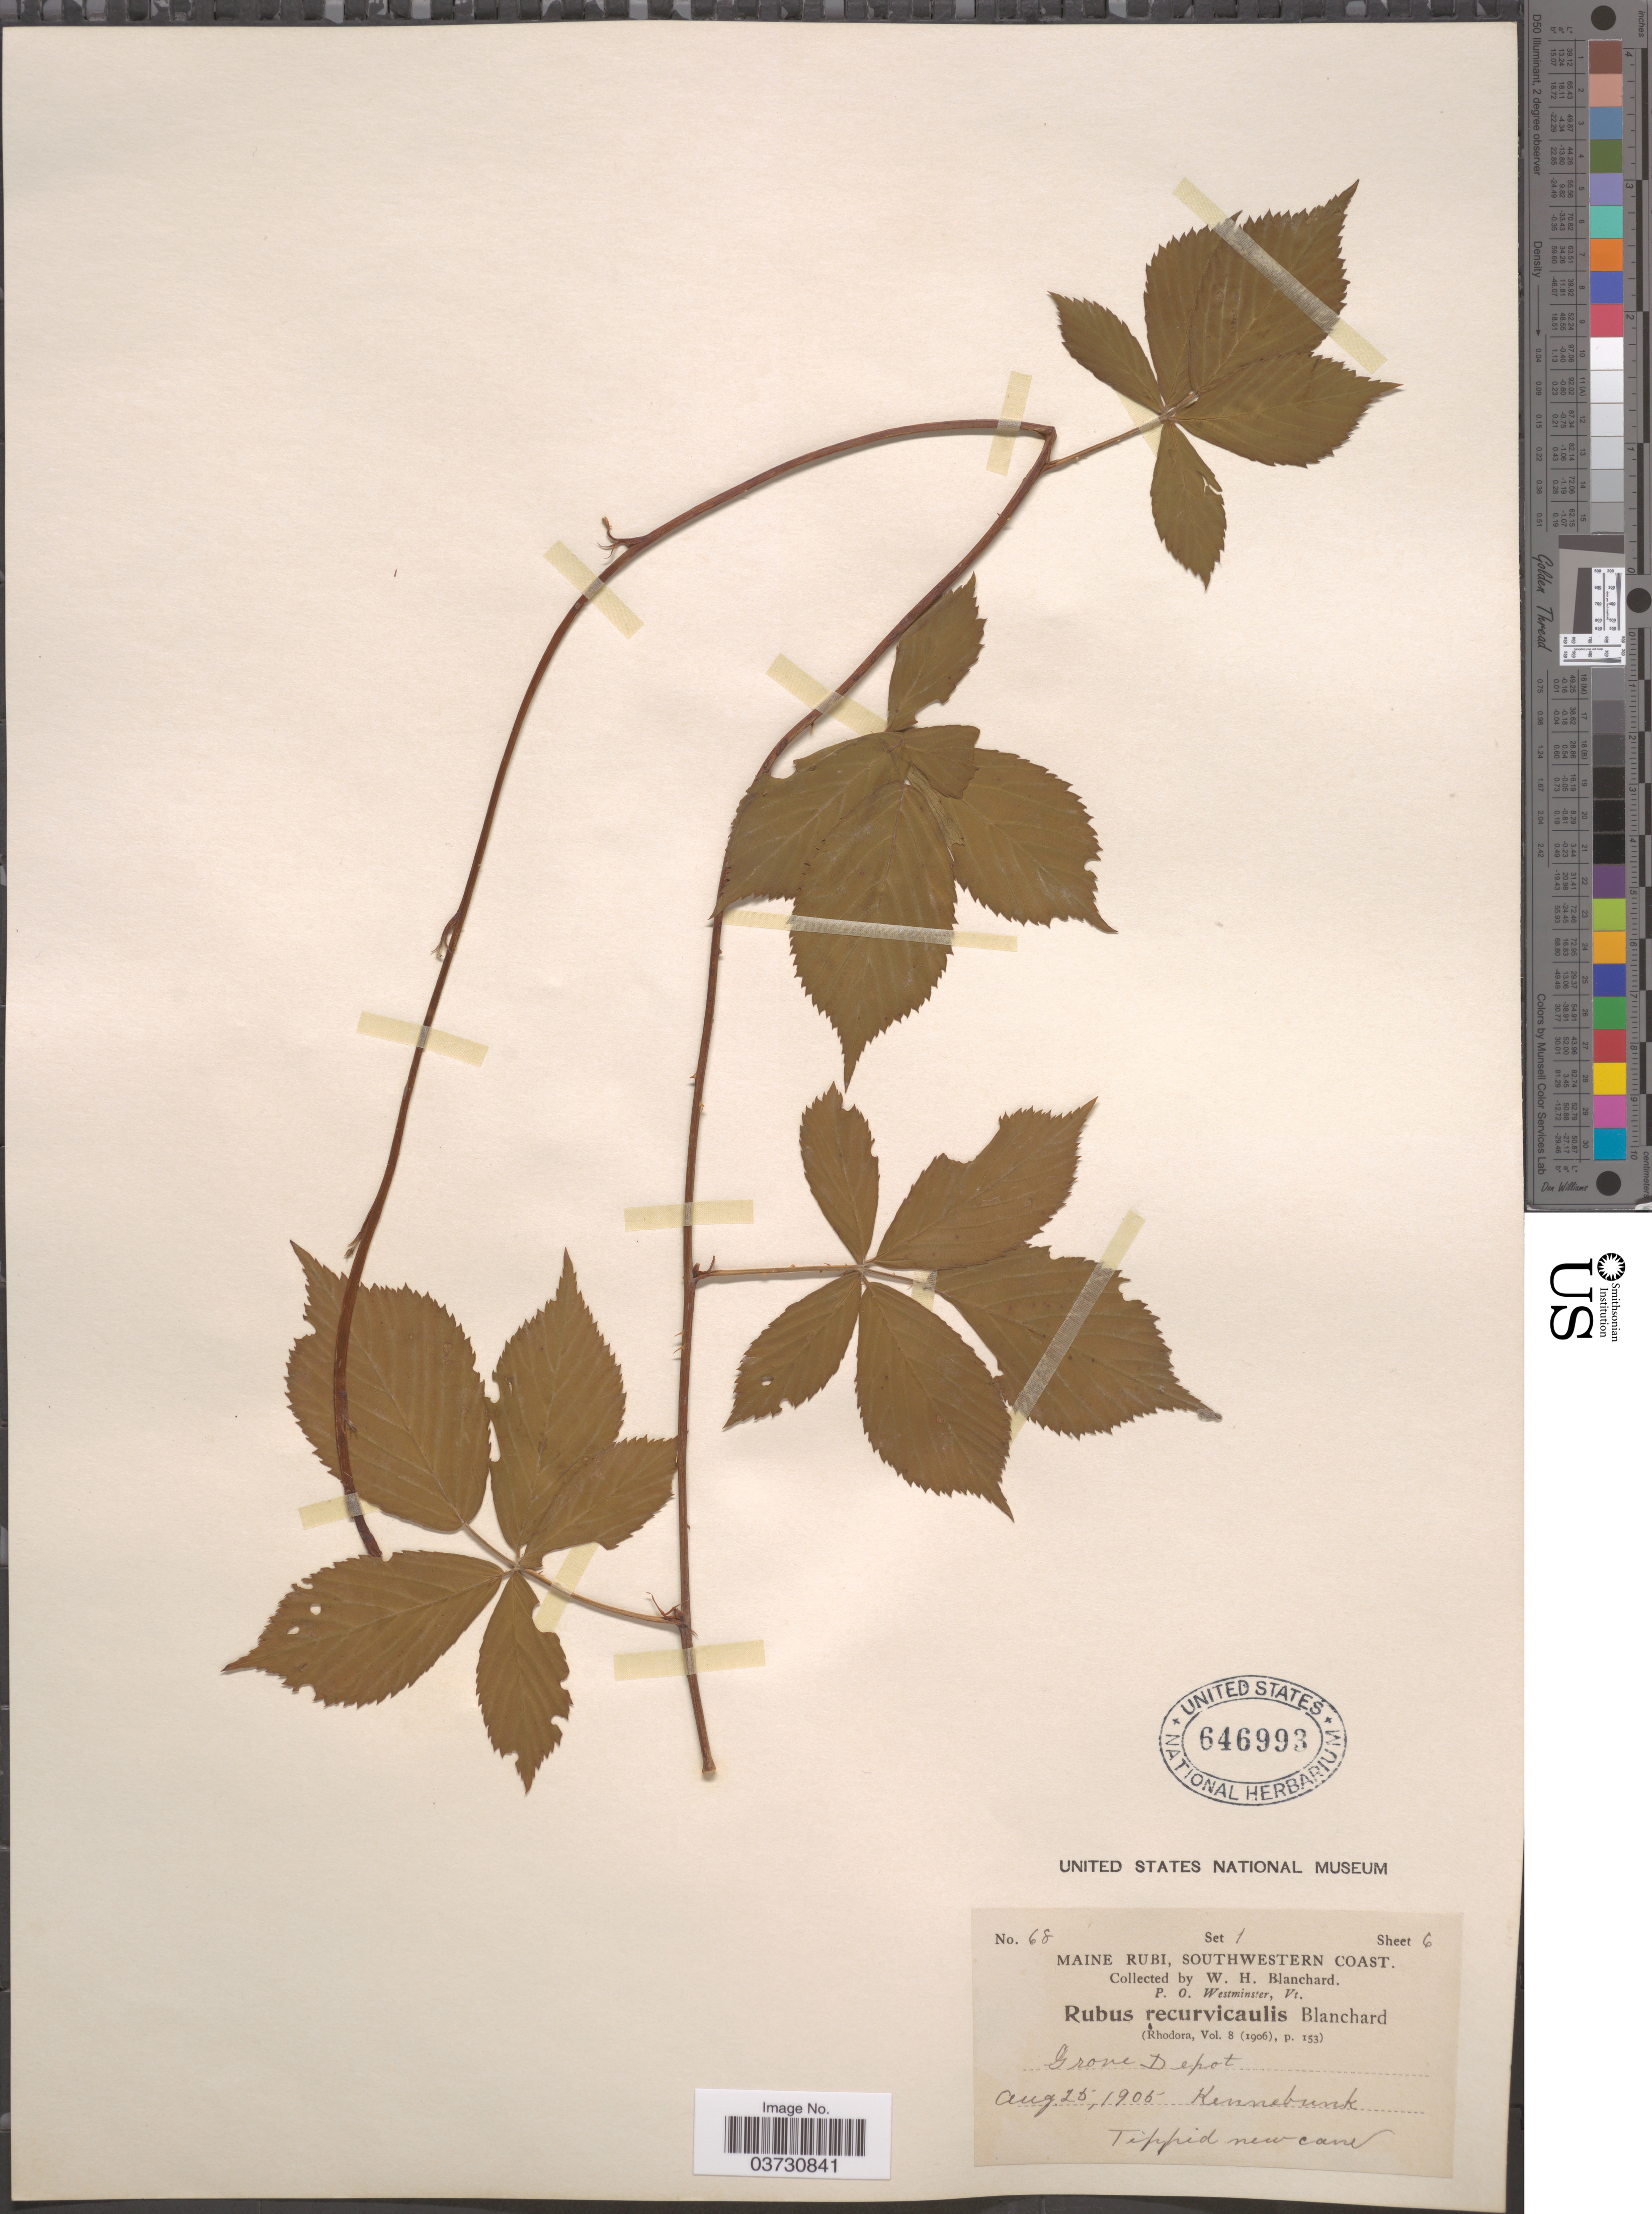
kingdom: Plantae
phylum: Tracheophyta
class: Magnoliopsida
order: Rosales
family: Rosaceae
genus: Rubus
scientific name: Rubus pergratus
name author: Blanch.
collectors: W. H. Blanchard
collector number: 68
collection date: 1905-08-25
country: United States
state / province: Maine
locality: Southwestern Coast. Kennebunk. Grone Depot. Kennebunk.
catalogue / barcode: US 646993